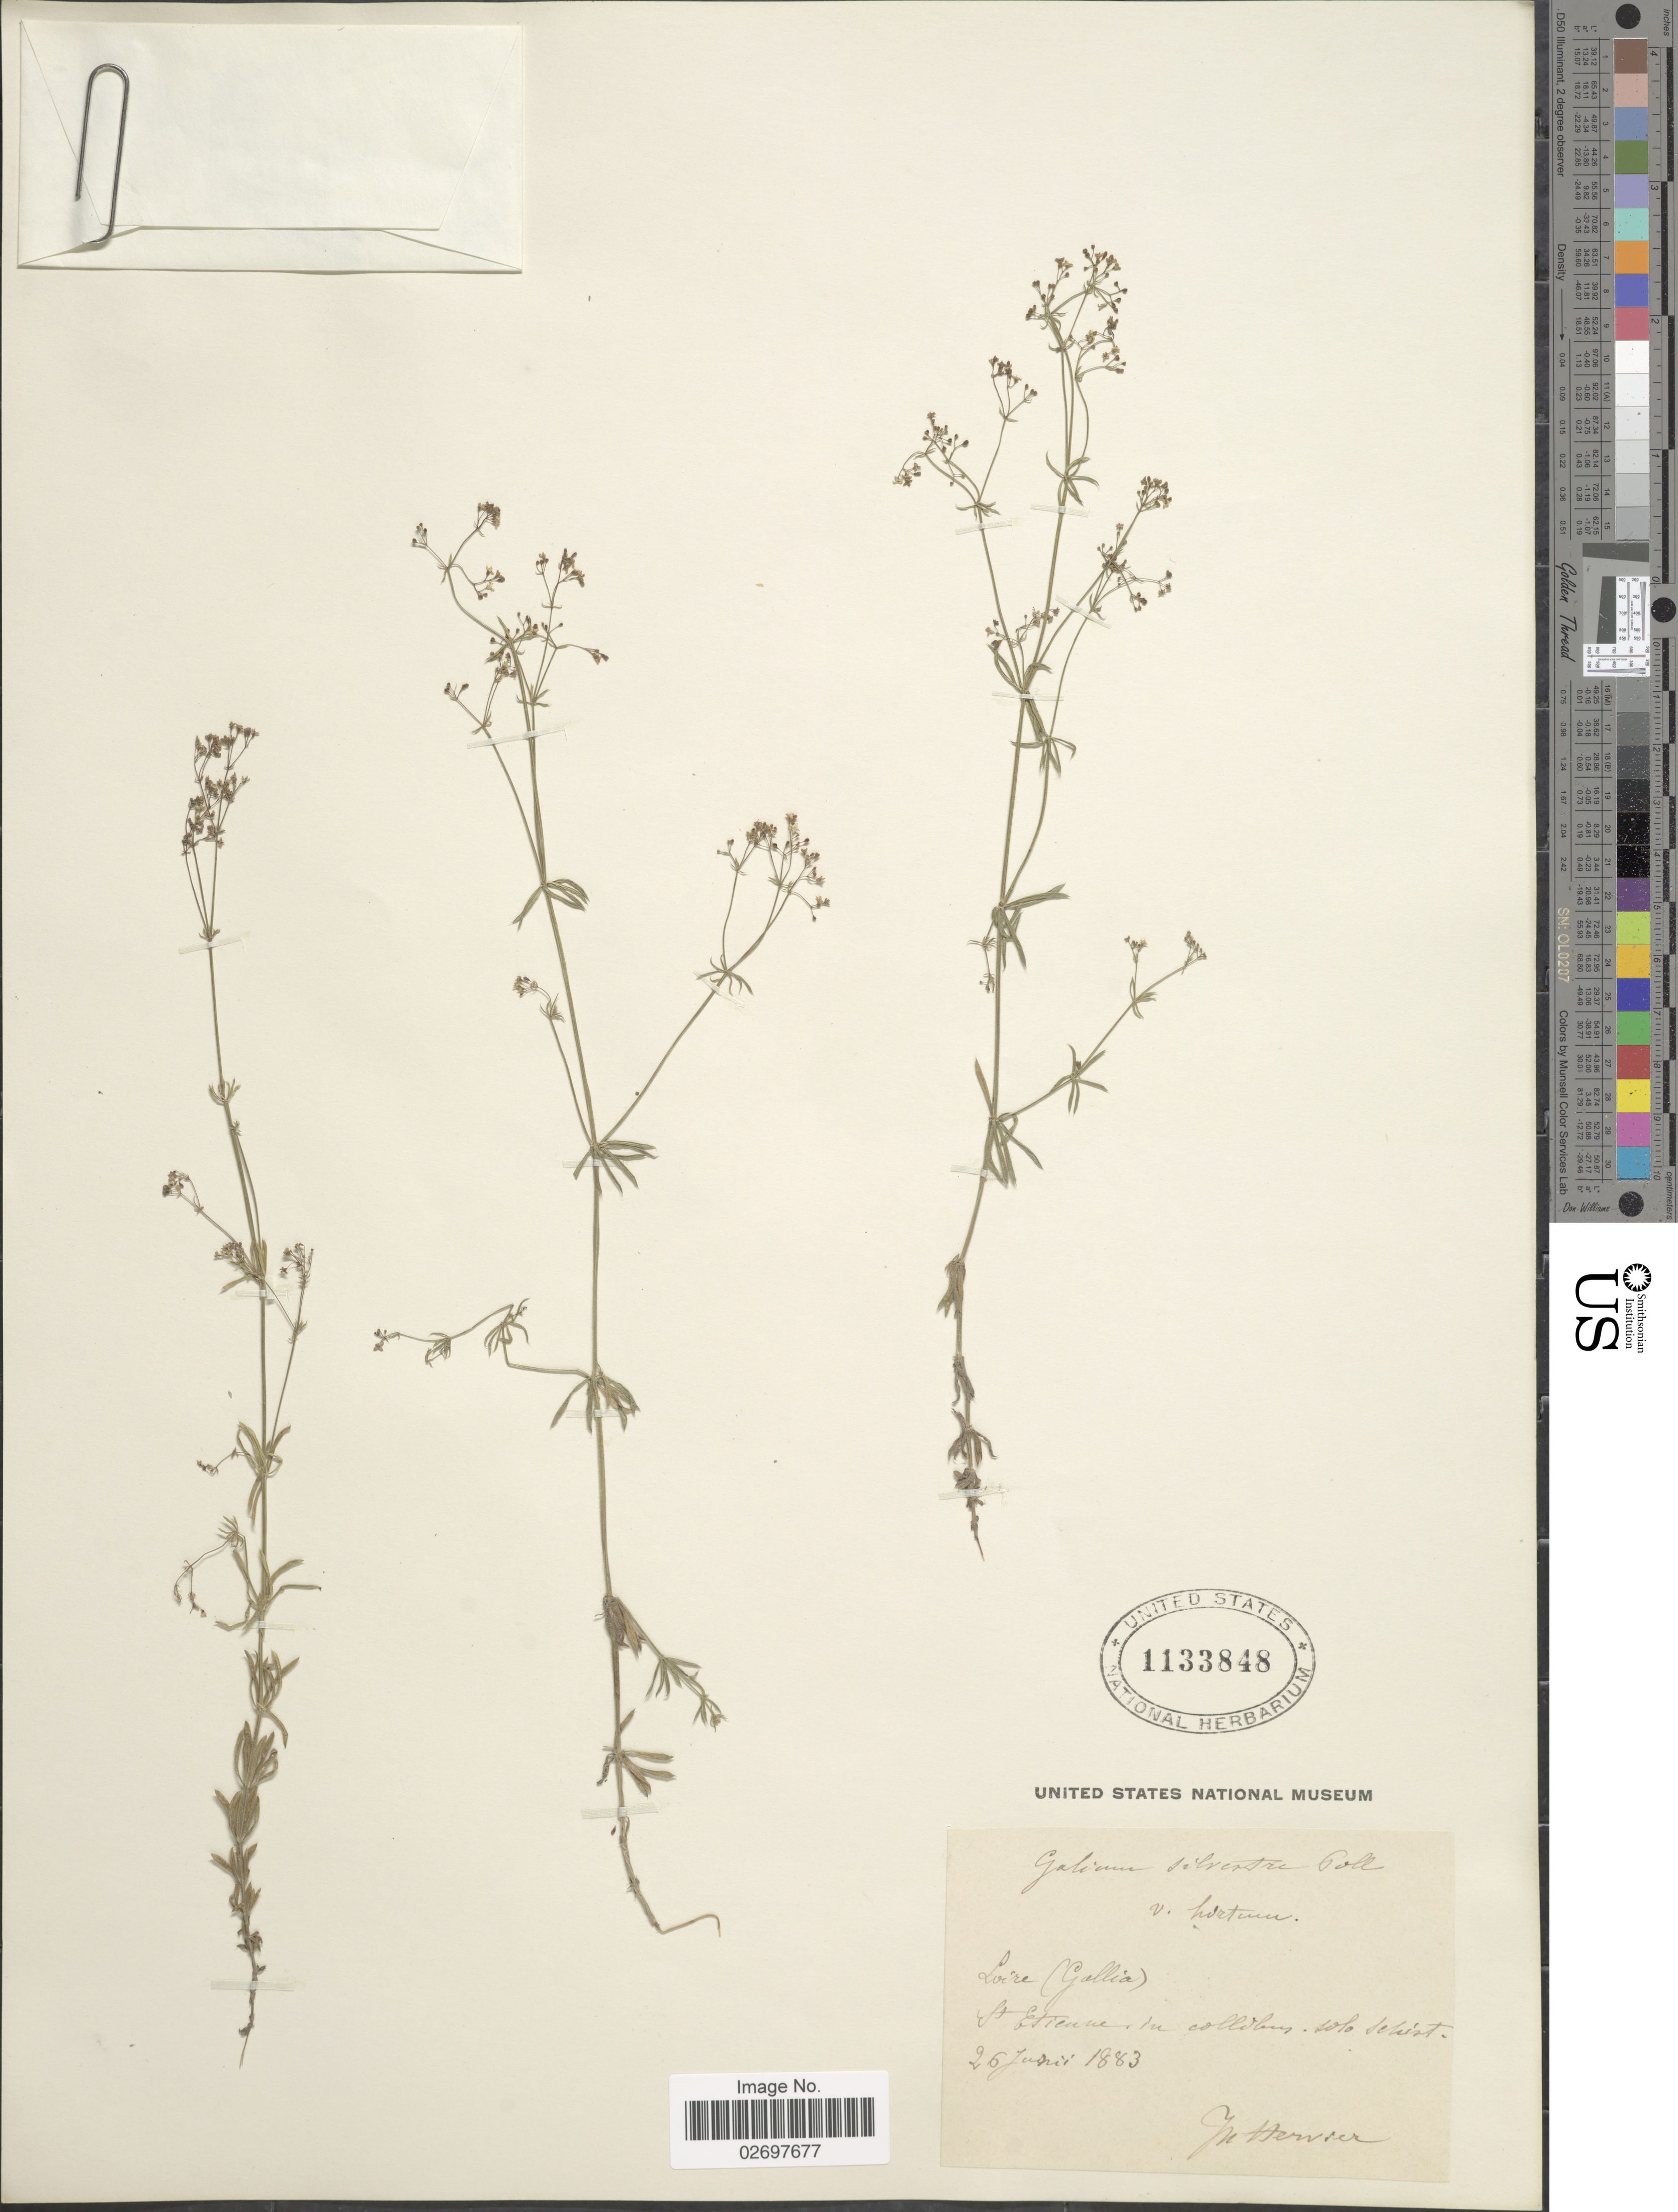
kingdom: Plantae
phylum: Tracheophyta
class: Magnoliopsida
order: Gentianales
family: Rubiaceae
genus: Galium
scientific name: Galium sylvestre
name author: Scop.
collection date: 1883-06-25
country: France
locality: Loire (Gallia) St. Etienne du collibus, solo schist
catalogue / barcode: US 1133848